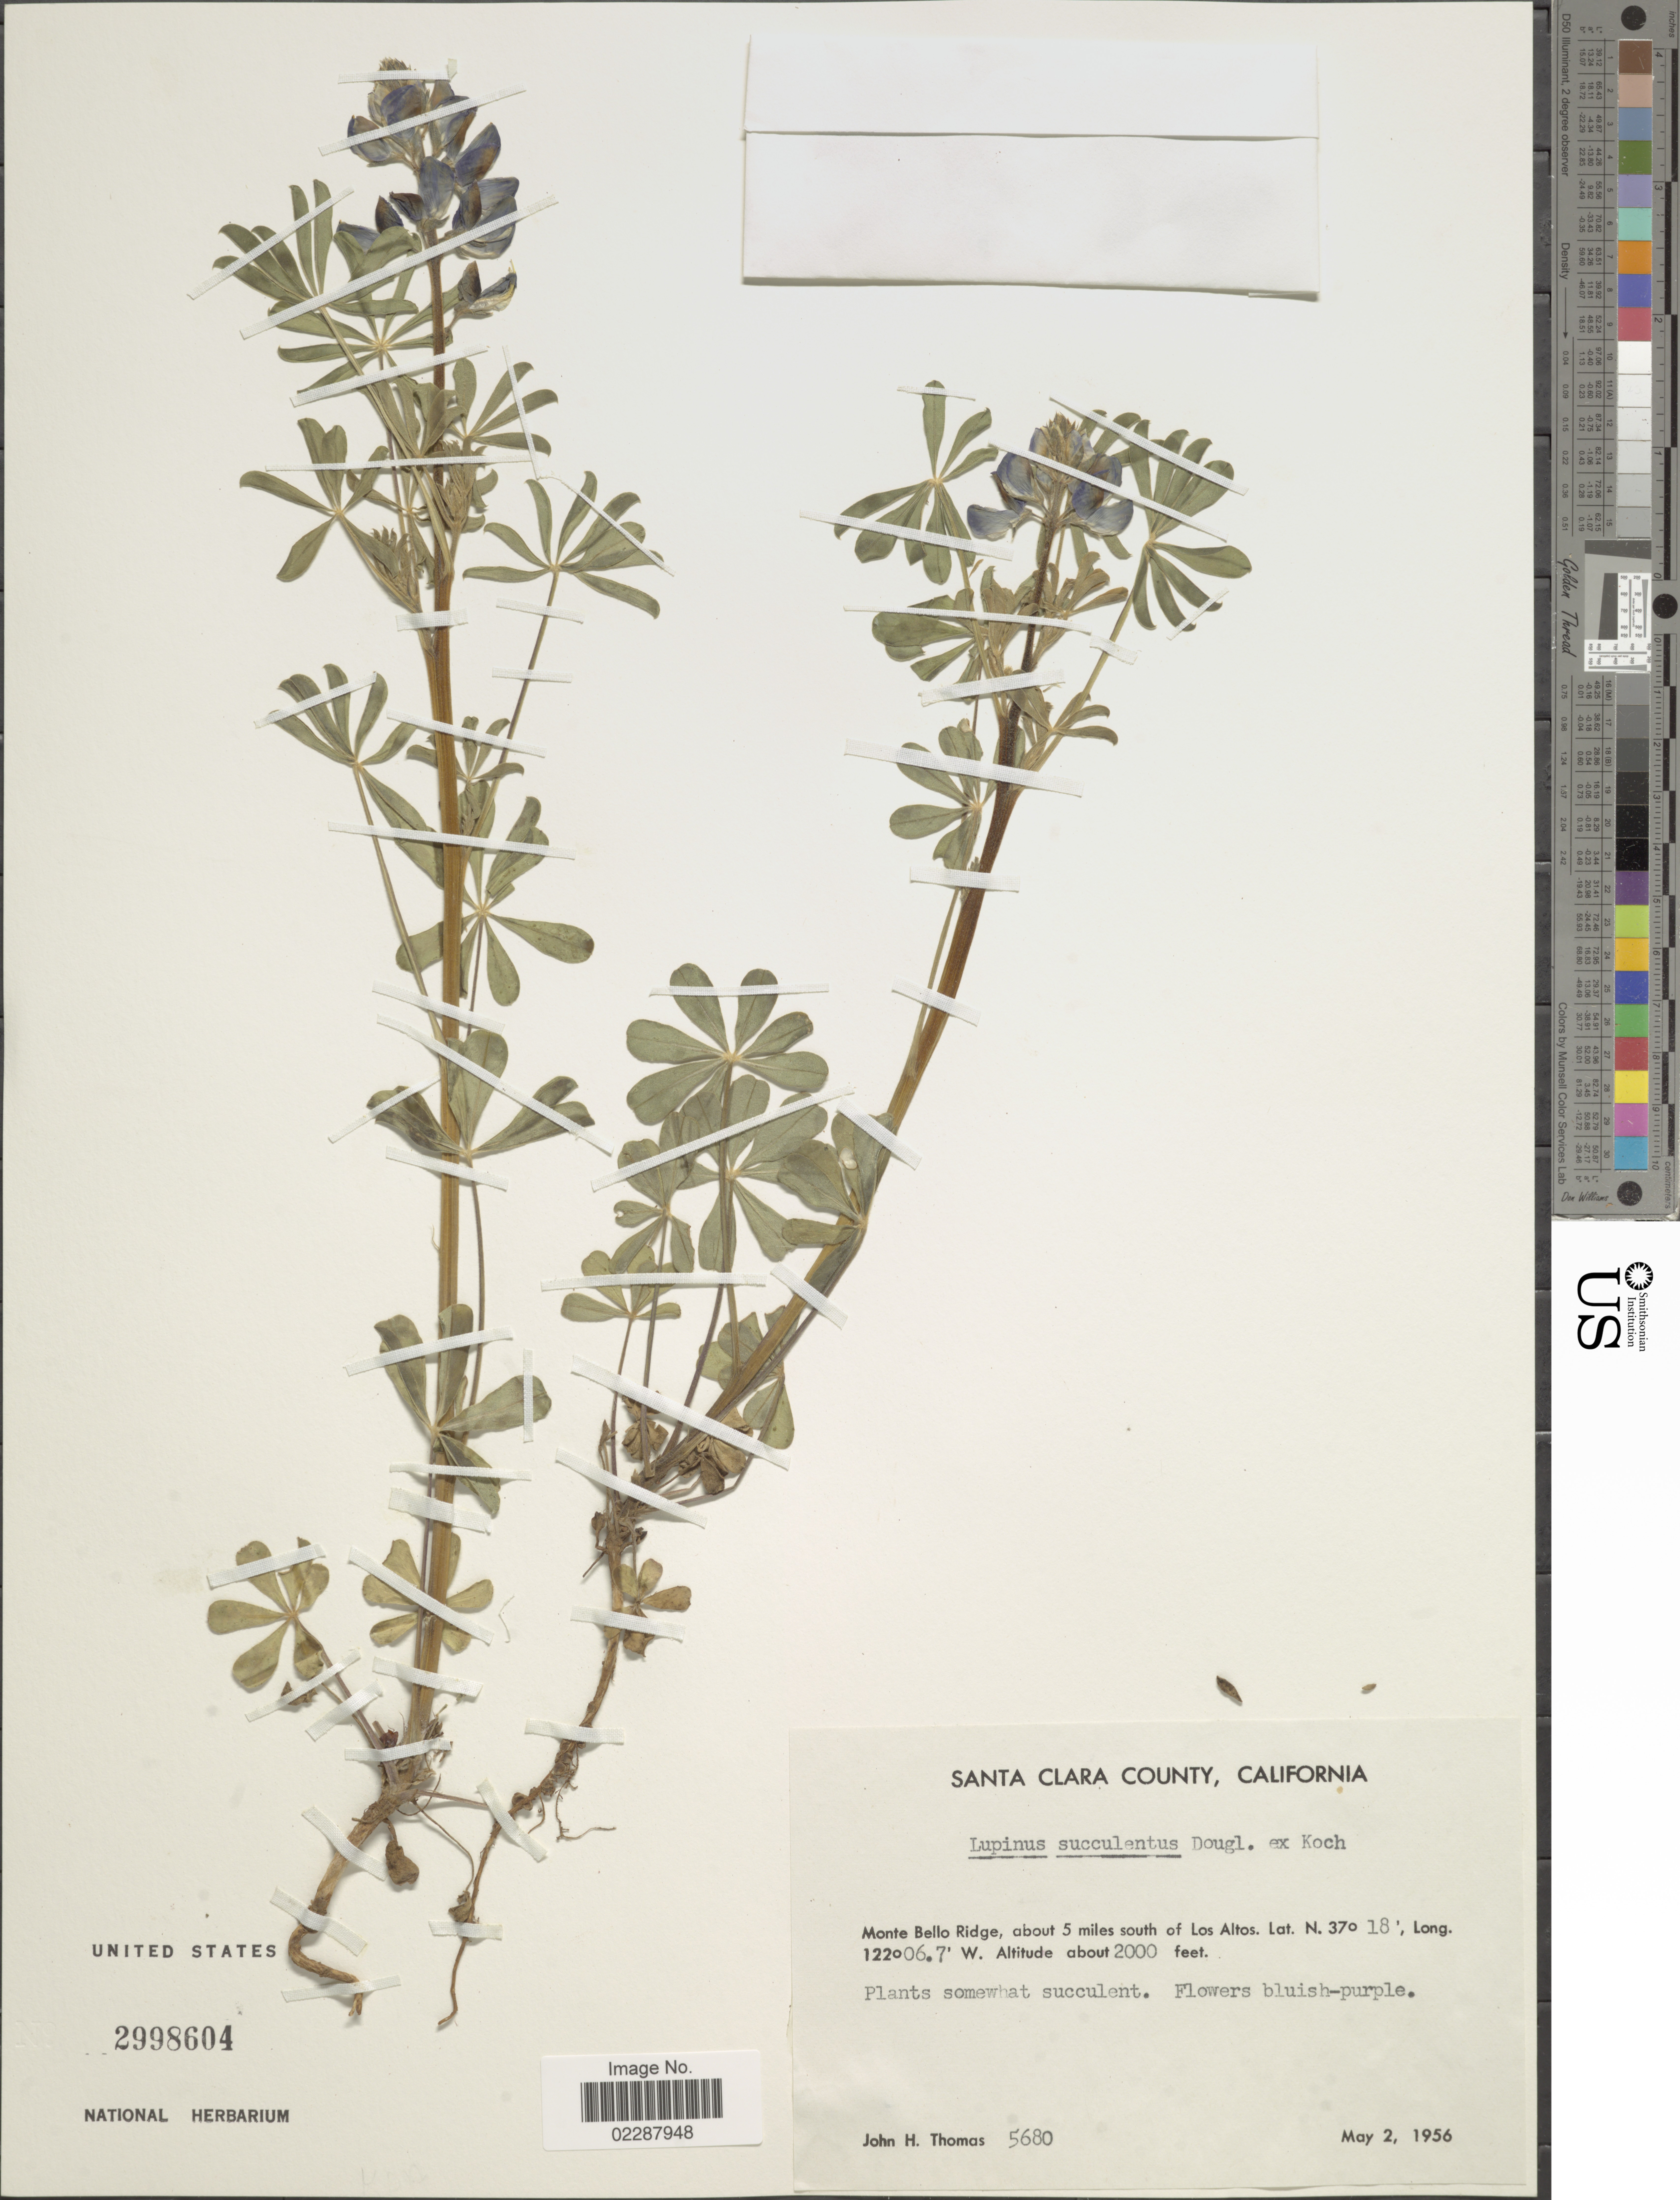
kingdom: Plantae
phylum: Tracheophyta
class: Magnoliopsida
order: Fabales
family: Fabaceae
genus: Lupinus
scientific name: Lupinus succulentus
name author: Douglas ex K. Koch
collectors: J. H. Thomas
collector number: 5680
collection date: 1956-05-02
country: United States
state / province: California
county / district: Santa Clara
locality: Santa Clara County, Monte Bello Ridge, about 5 miles south of Los Altos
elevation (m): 610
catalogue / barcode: US 2998604